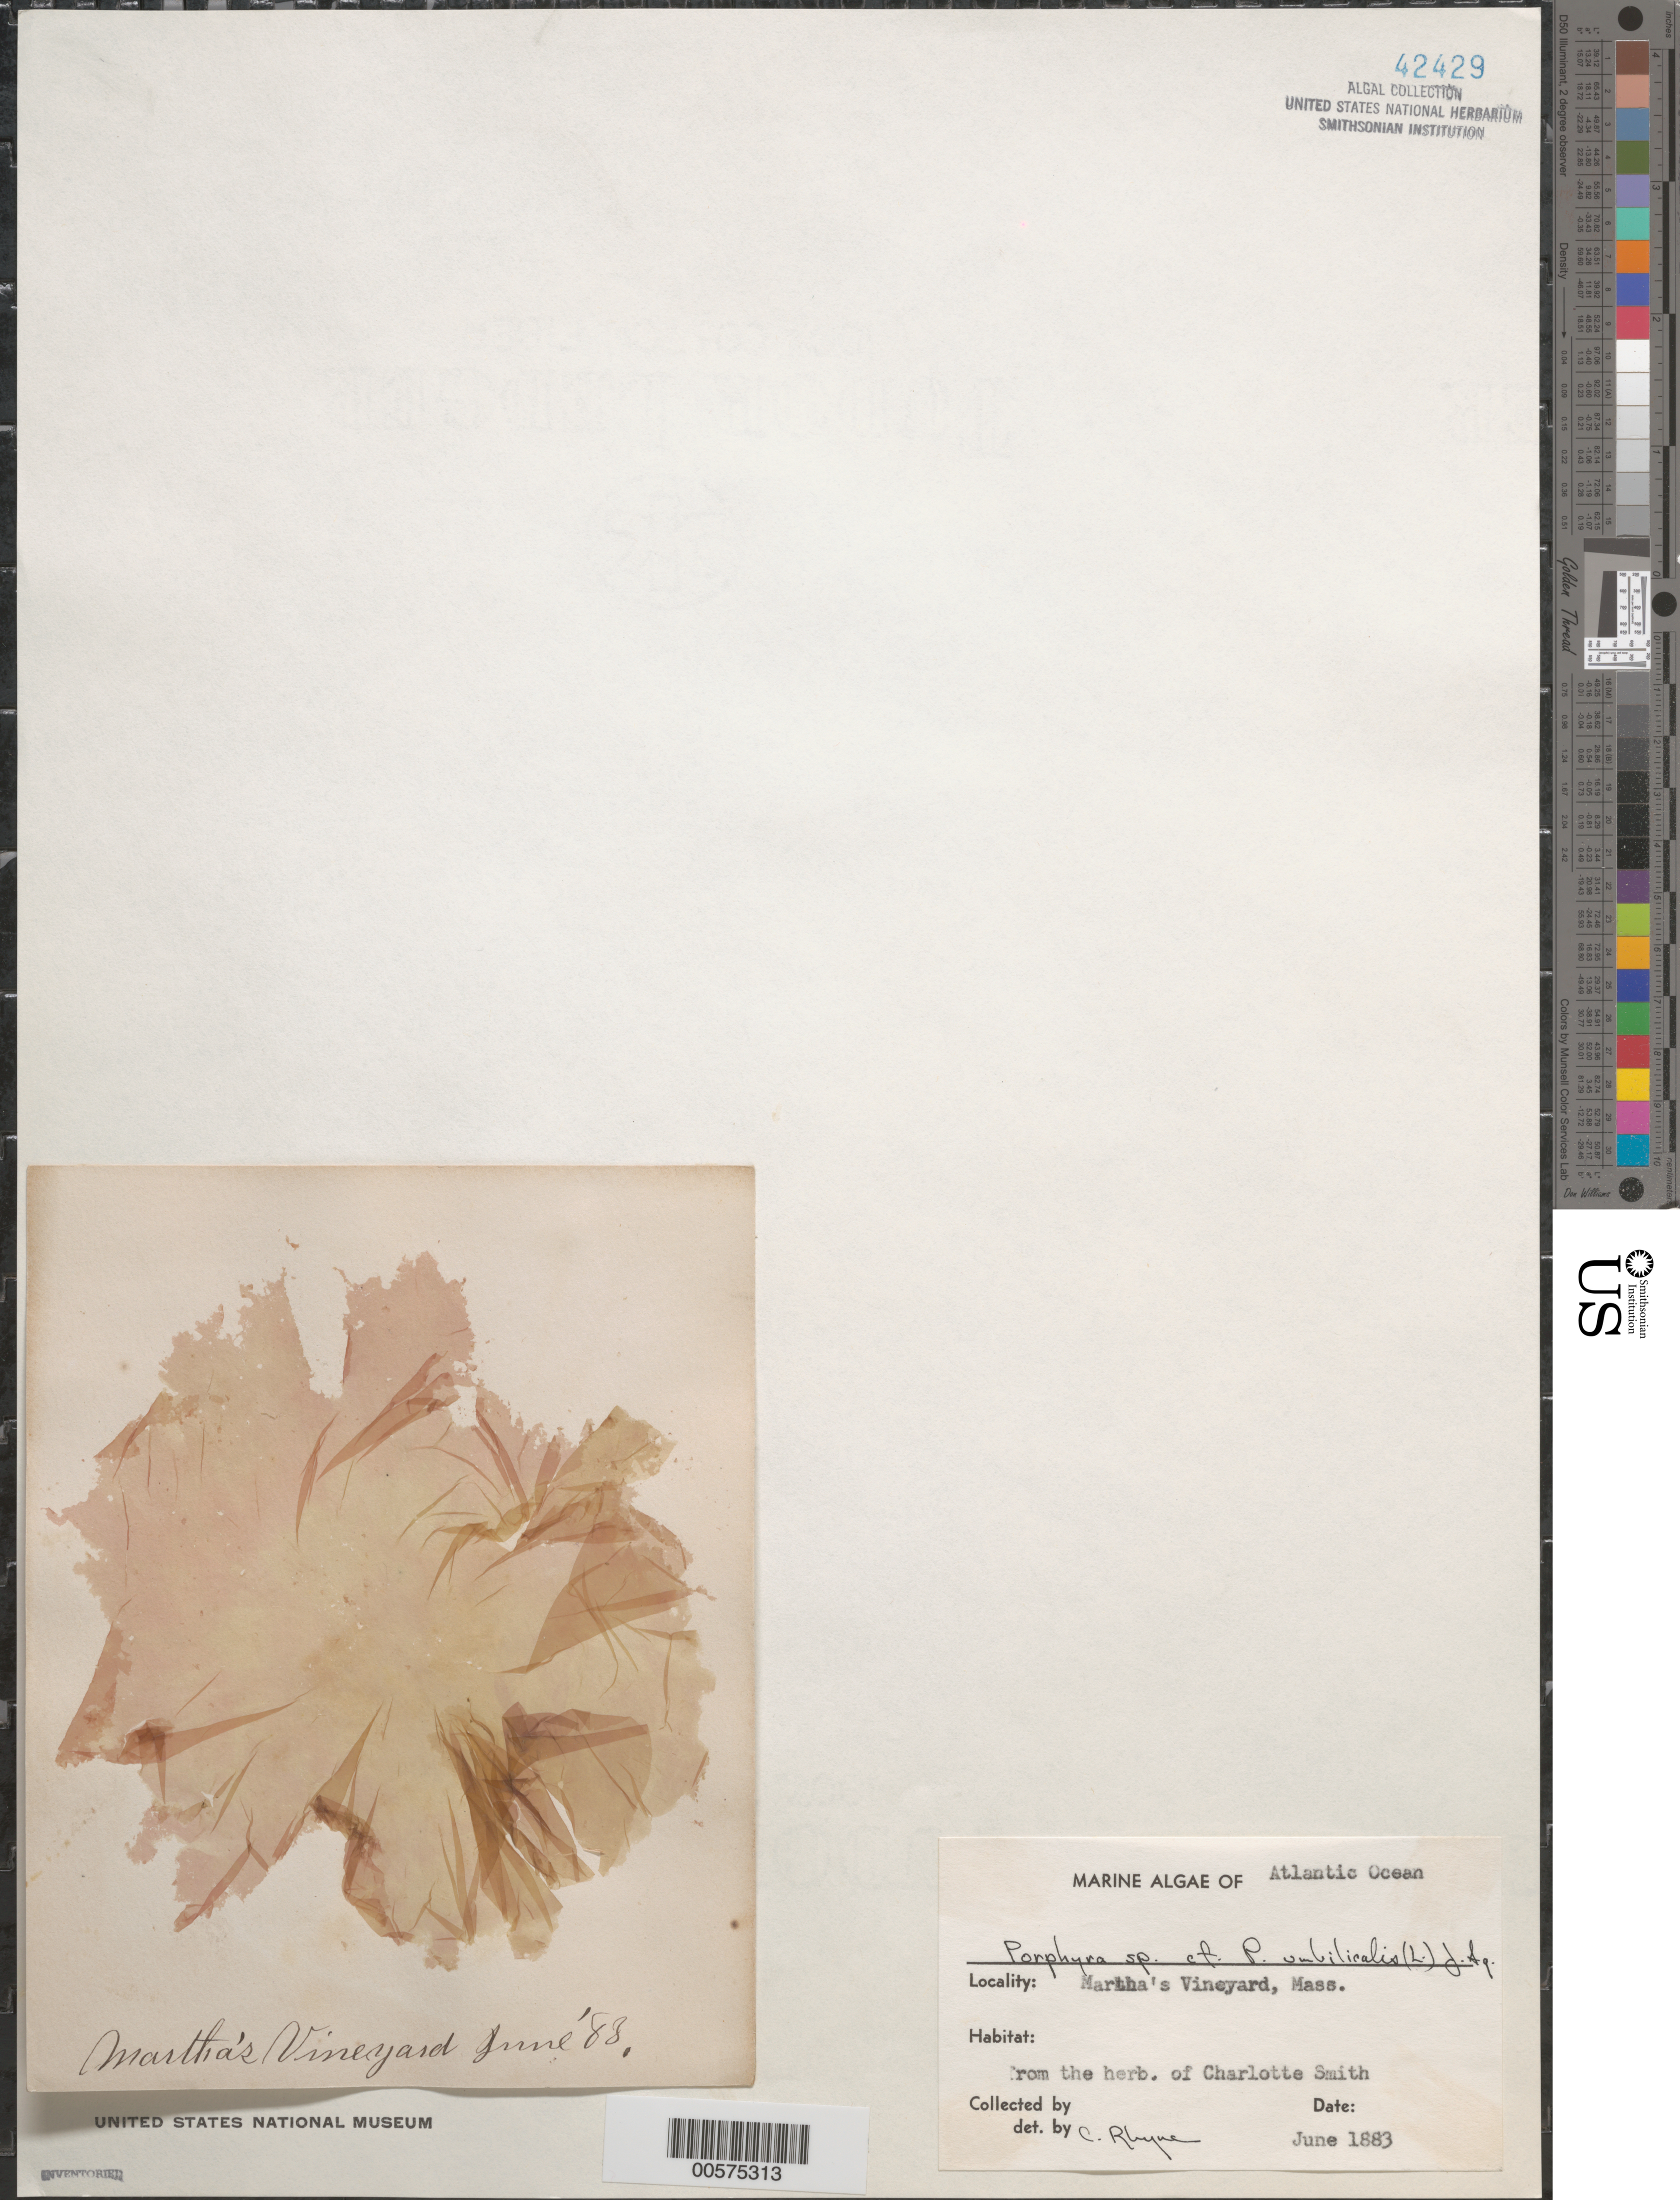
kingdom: Plantae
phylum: Rhodophyta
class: Bangiophyceae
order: Bangiales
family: Bangiaceae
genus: Porphyra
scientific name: Porphyra umbilicalis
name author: Kütz.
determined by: Rhyne, C. F.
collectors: Charlotte Smith (herbarium)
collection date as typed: Jun 1883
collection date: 1883-06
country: United States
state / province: Massachusetts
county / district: Dukes County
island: Martha's Vineyard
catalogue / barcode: US 42429